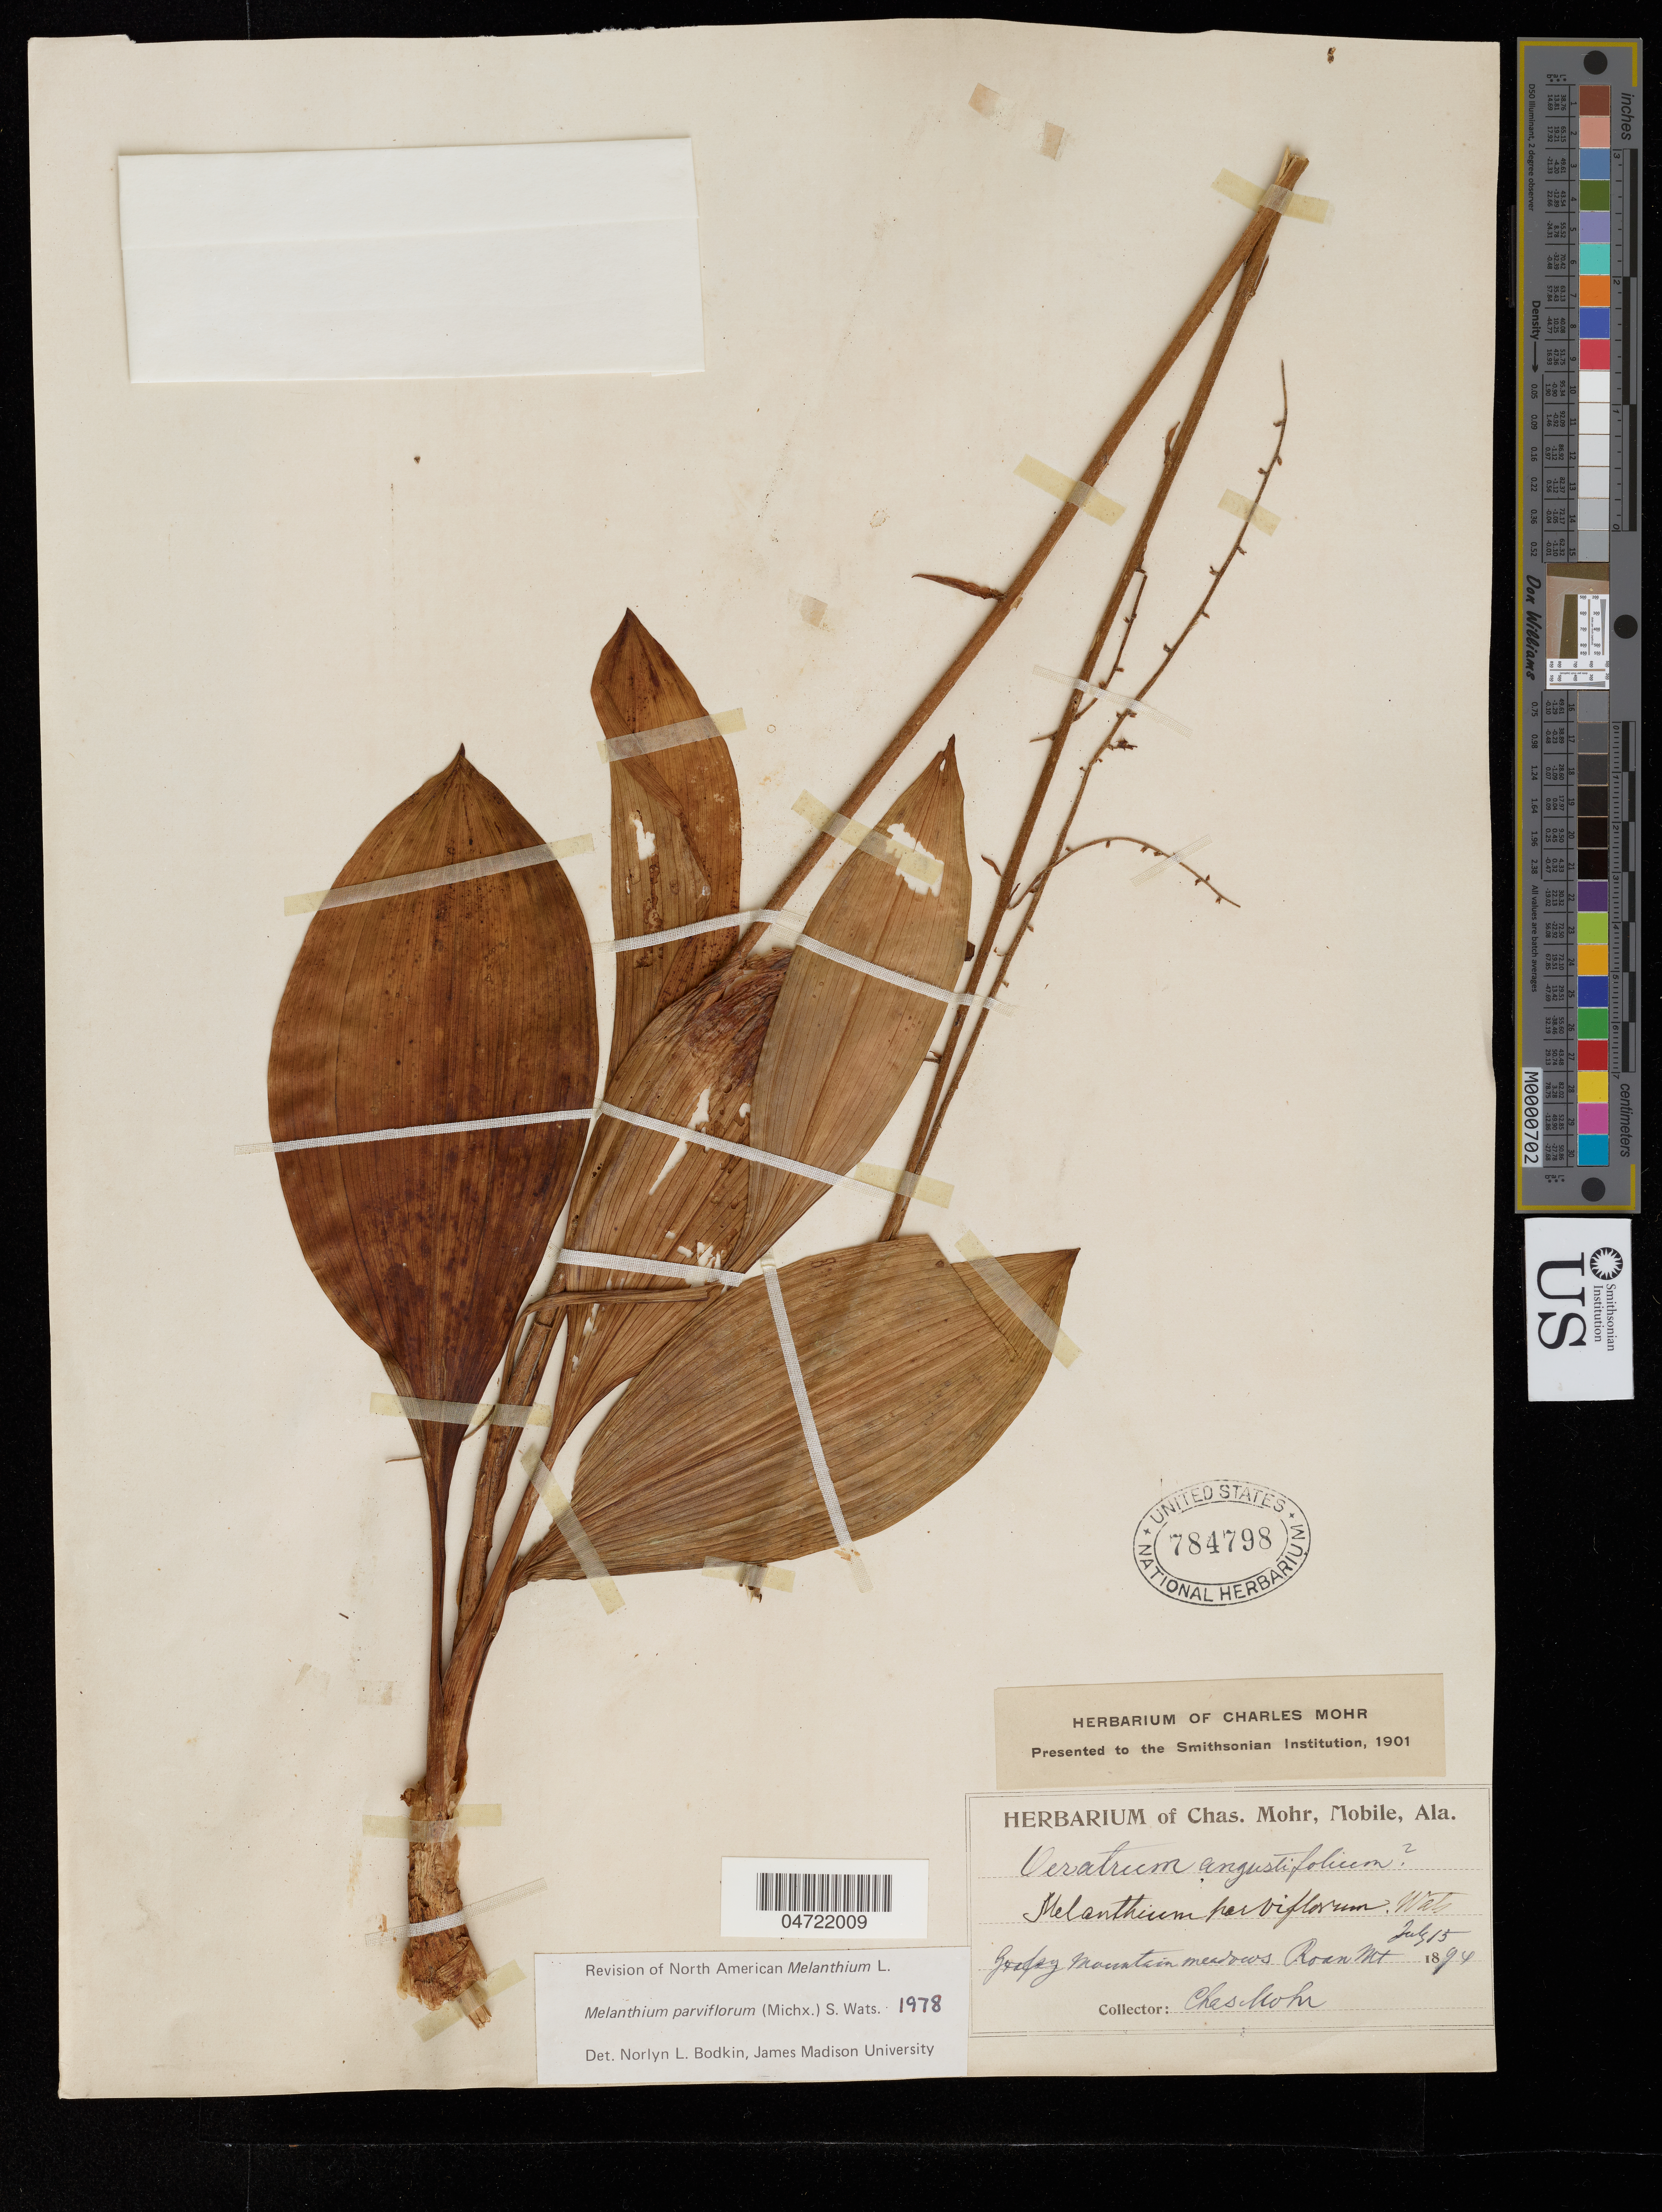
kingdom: Plantae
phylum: Tracheophyta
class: Liliopsida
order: Liliales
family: Melanthiaceae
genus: Melanthium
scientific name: Melanthium parviflorum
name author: (Michx.) S. Watson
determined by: Bodkin, N. L.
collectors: C. Mohr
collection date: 1894-07-15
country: United States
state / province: North Carolina / Tennessee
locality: Roan Mountain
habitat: mountain meadows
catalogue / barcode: US 784798